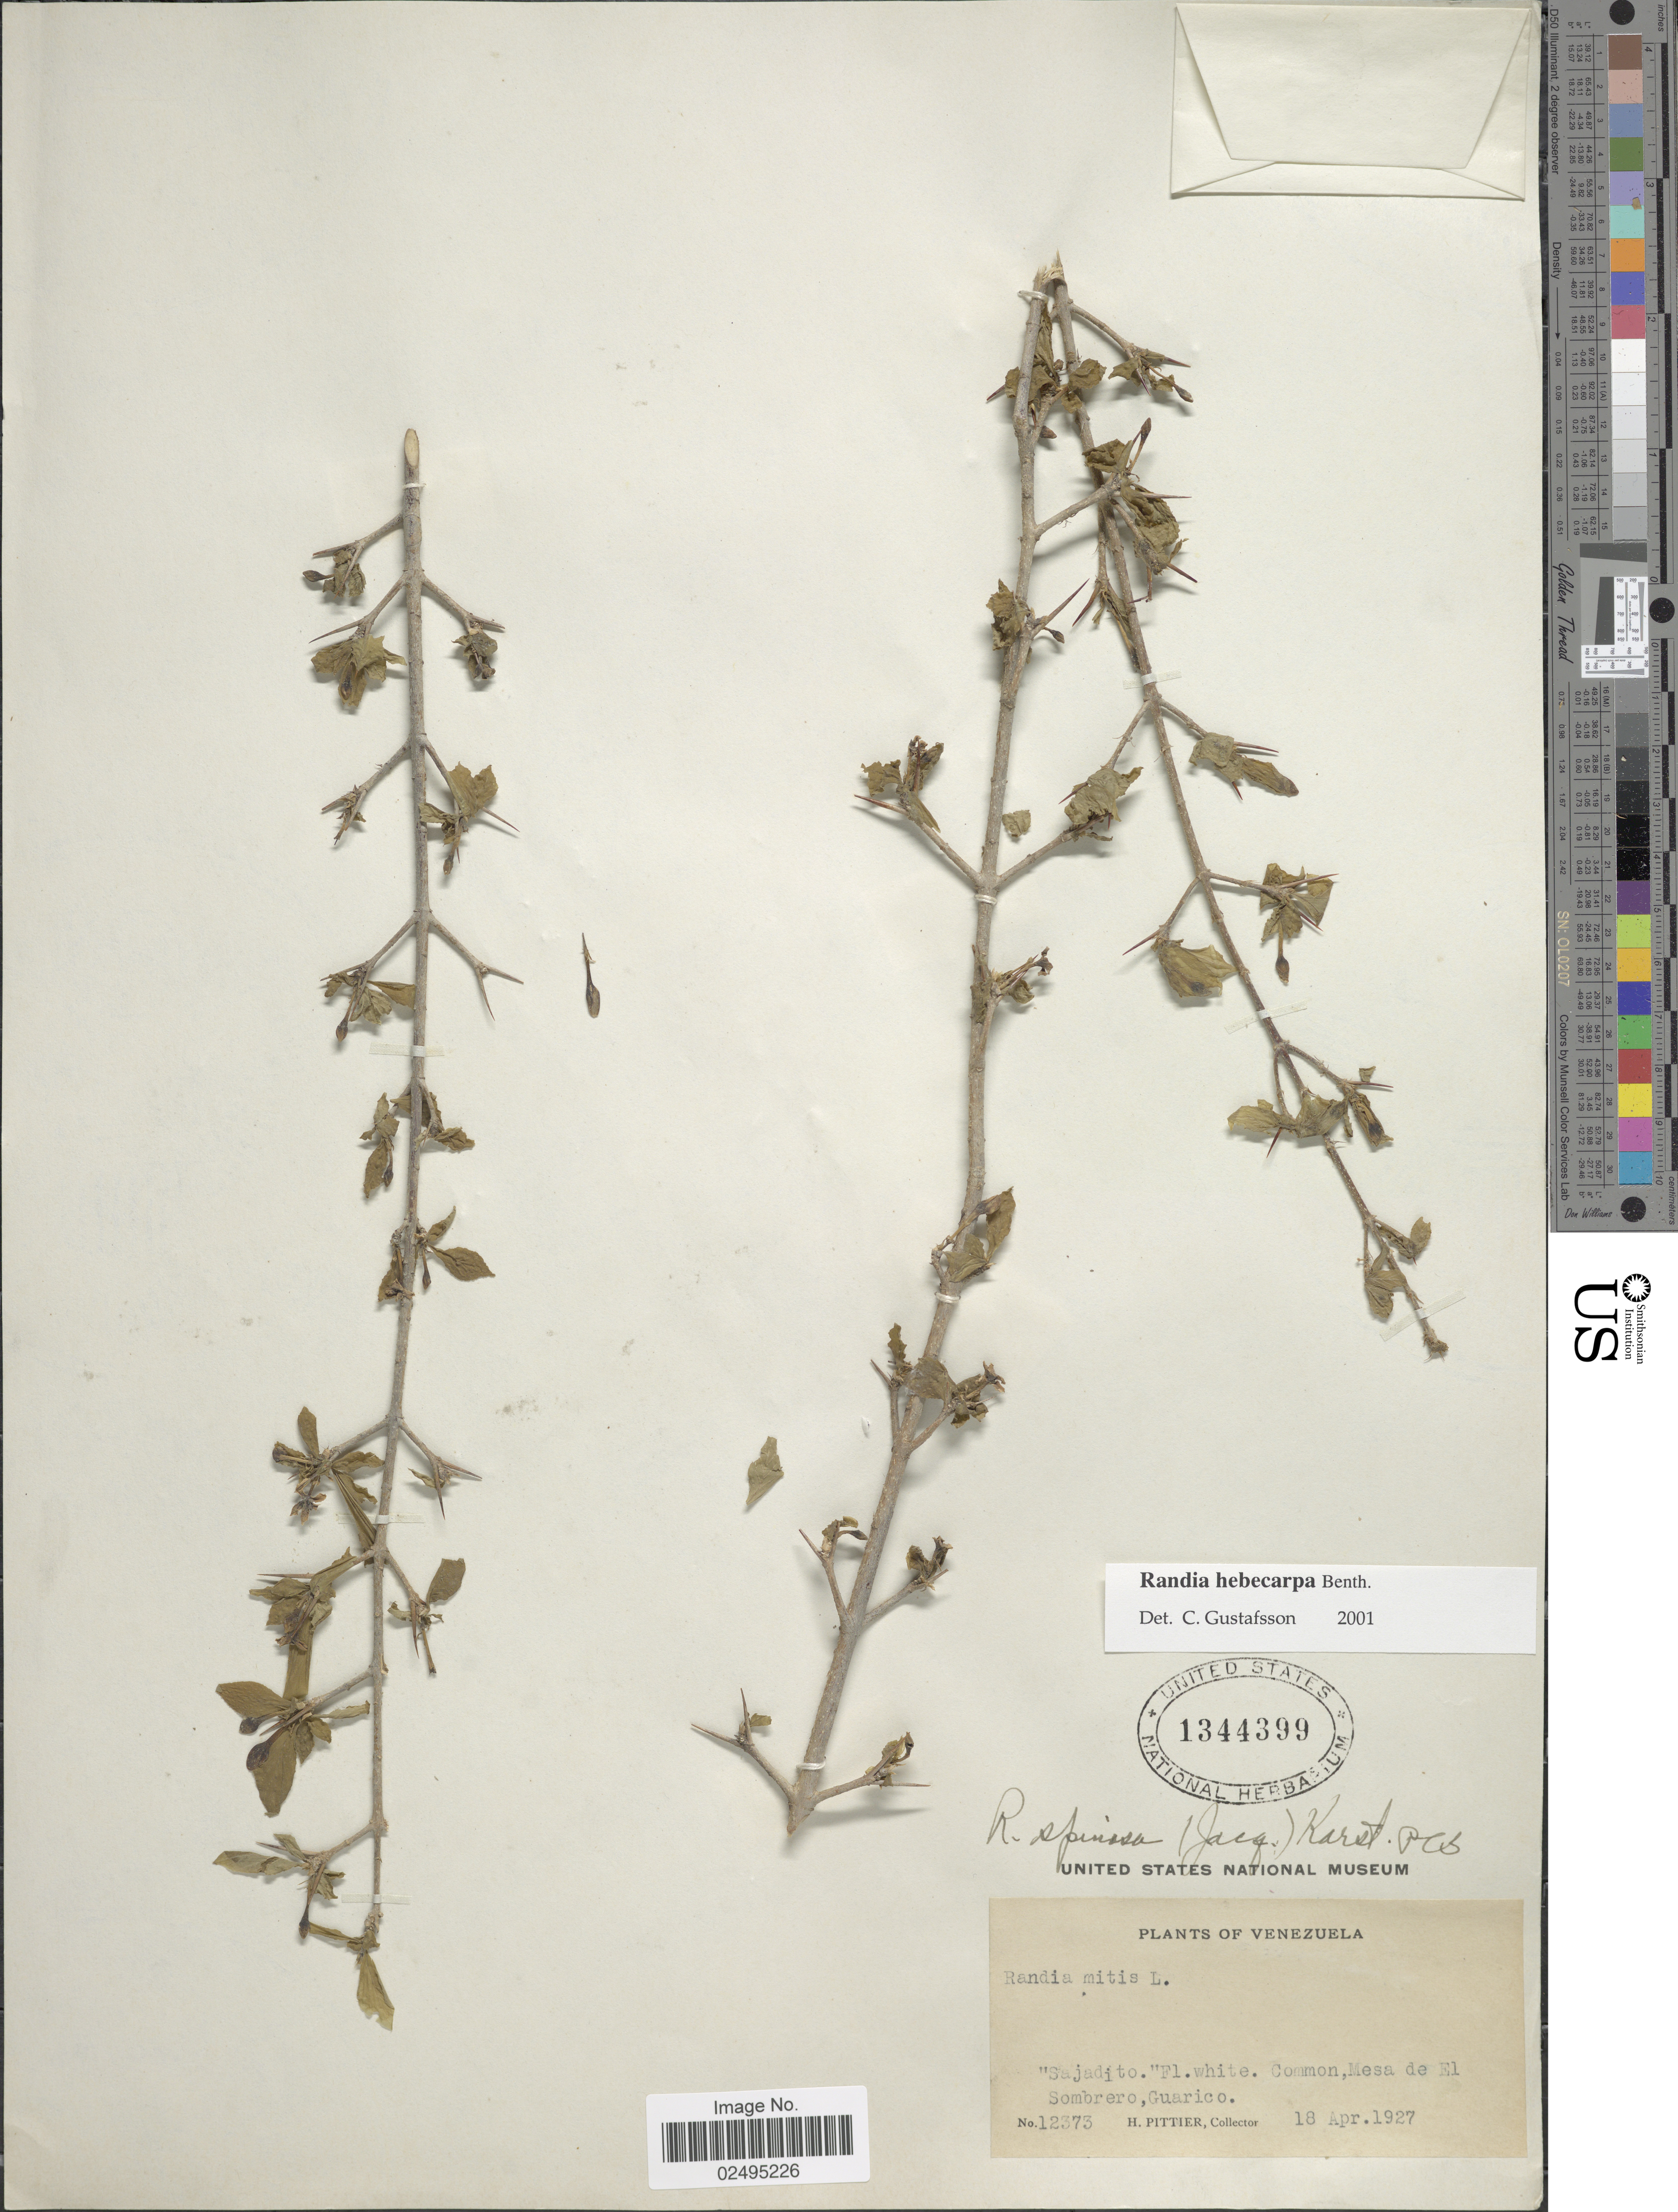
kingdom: Plantae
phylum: Tracheophyta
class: Magnoliopsida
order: Gentianales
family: Rubiaceae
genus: Randia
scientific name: Randia hebecarpa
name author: Benth.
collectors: H. F. Pittier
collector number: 12373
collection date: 1927-04-18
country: Venezuela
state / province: Guárico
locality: Common, Mesa de El Sombrero, Guarico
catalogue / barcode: US 1344399